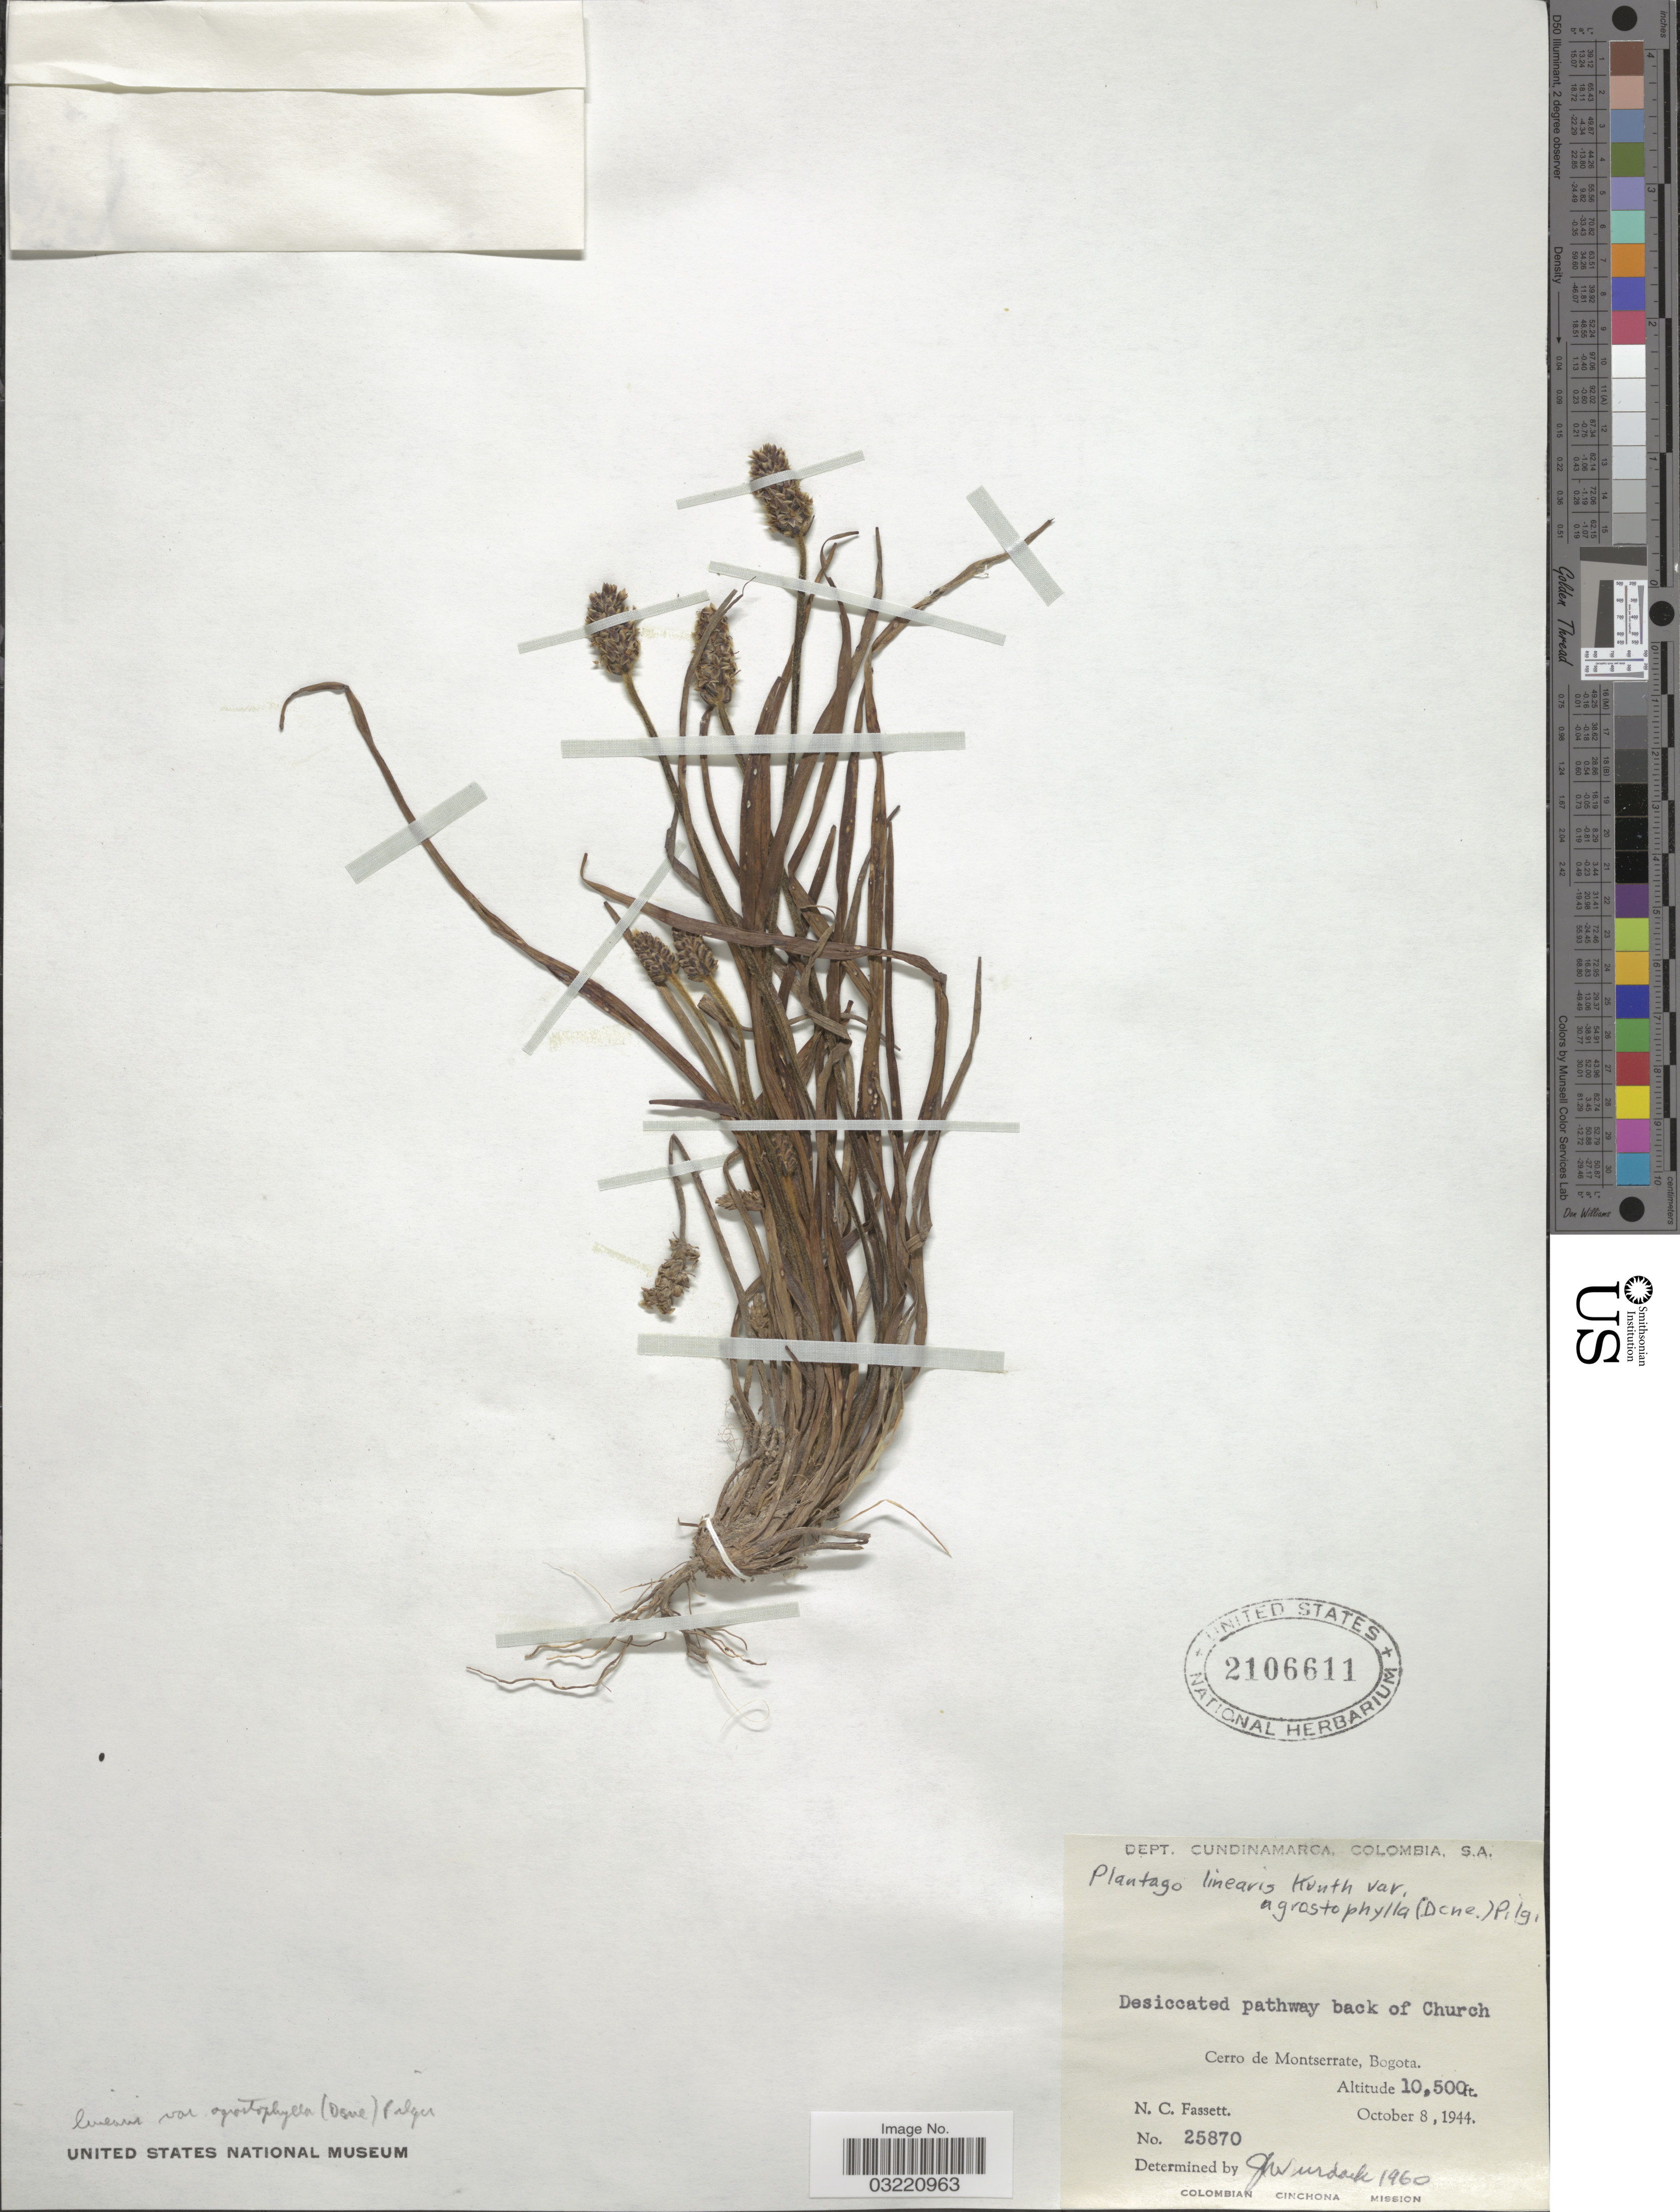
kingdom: Plantae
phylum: Tracheophyta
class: Magnoliopsida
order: Lamiales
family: Plantaginaceae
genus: Plantago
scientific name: Plantago linearis var. agrostophylla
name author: (Decne.) Pilg.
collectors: N. C. Fassett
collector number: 25870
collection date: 1944-10-08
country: Colombia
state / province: Cundinamarca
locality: Dept. Cundinamarca. Cerro de Monserrate, Bogota.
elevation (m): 3200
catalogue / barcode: US 2106611